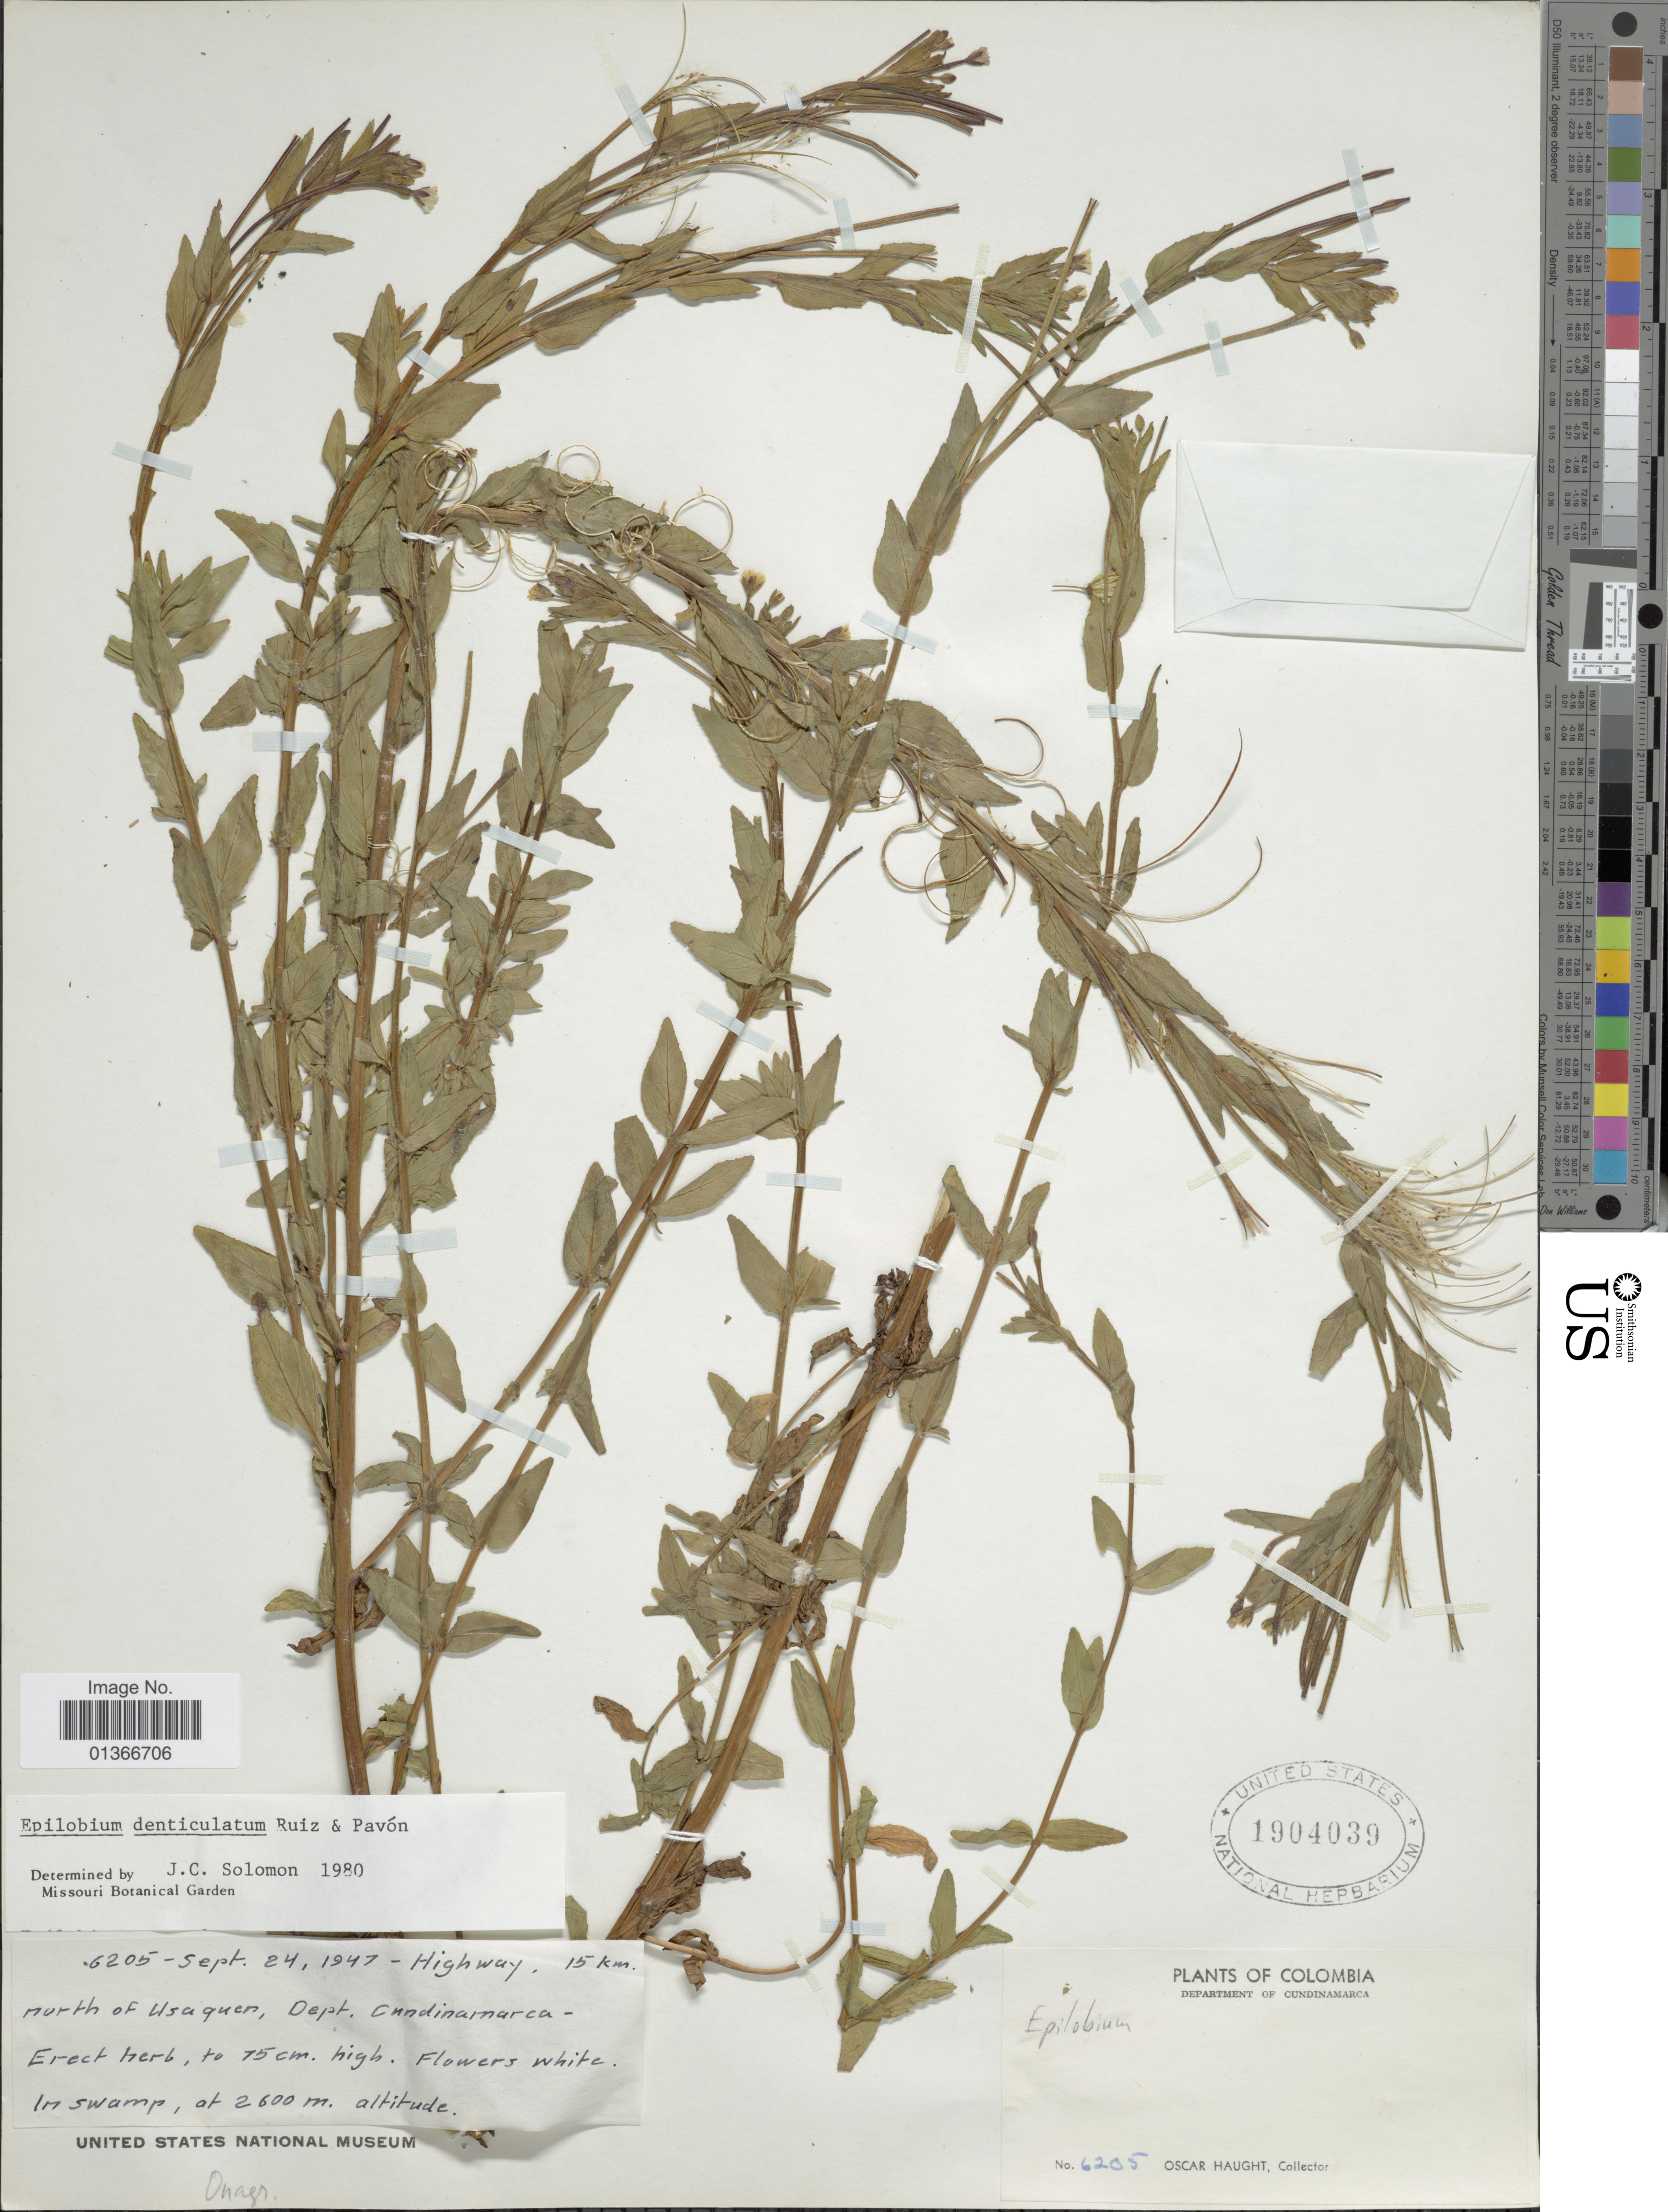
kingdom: Plantae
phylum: Tracheophyta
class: Magnoliopsida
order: Myrtales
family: Onagraceae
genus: Epilobium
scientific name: Epilobium denticulatum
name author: Ruiz & Pav.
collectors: O. L. Haught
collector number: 6205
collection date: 1947-09-24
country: Colombia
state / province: Cundinamarca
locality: Highway - 15 km. north of Usaquen.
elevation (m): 2600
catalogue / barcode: US 1904039